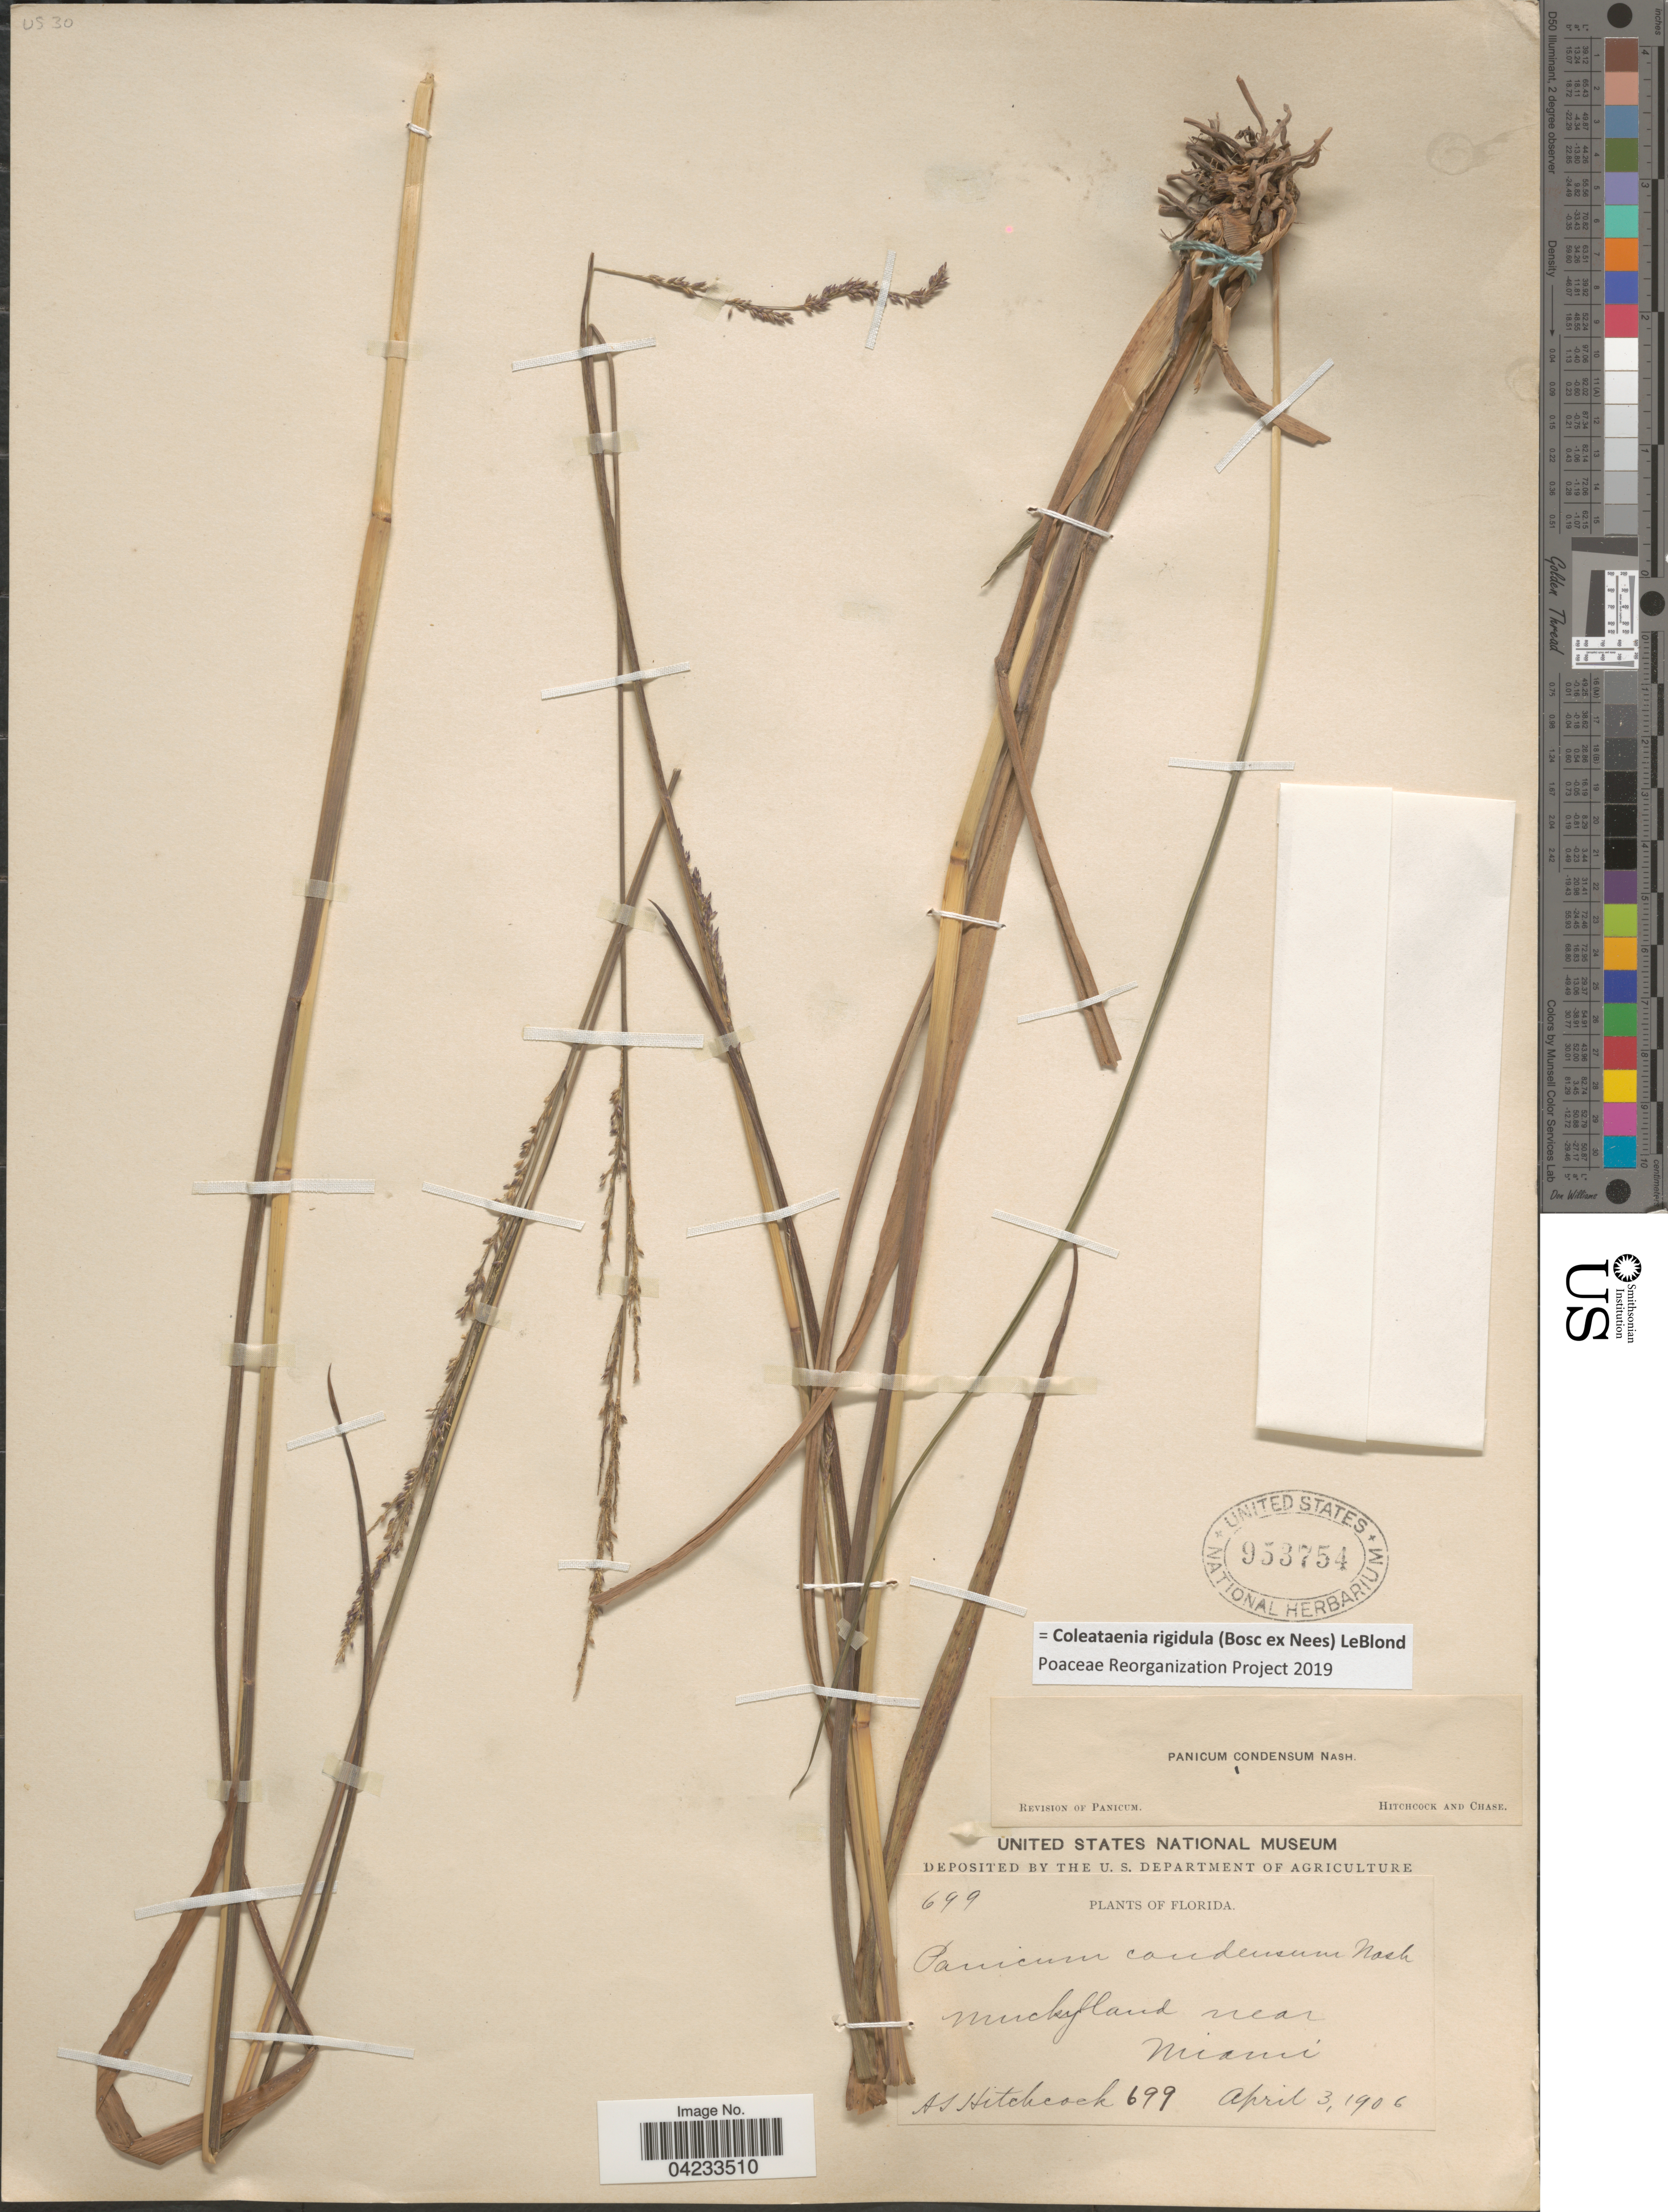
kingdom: Plantae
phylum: Tracheophyta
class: Liliopsida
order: Poales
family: Poaceae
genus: Coleataenia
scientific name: Coleataenia rigidula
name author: (Bosc ex Nees) LeBlond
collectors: A. S. Hitchcock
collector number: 699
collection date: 1906-04-03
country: United States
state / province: Florida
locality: Mucky land near Miami.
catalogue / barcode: US 953754